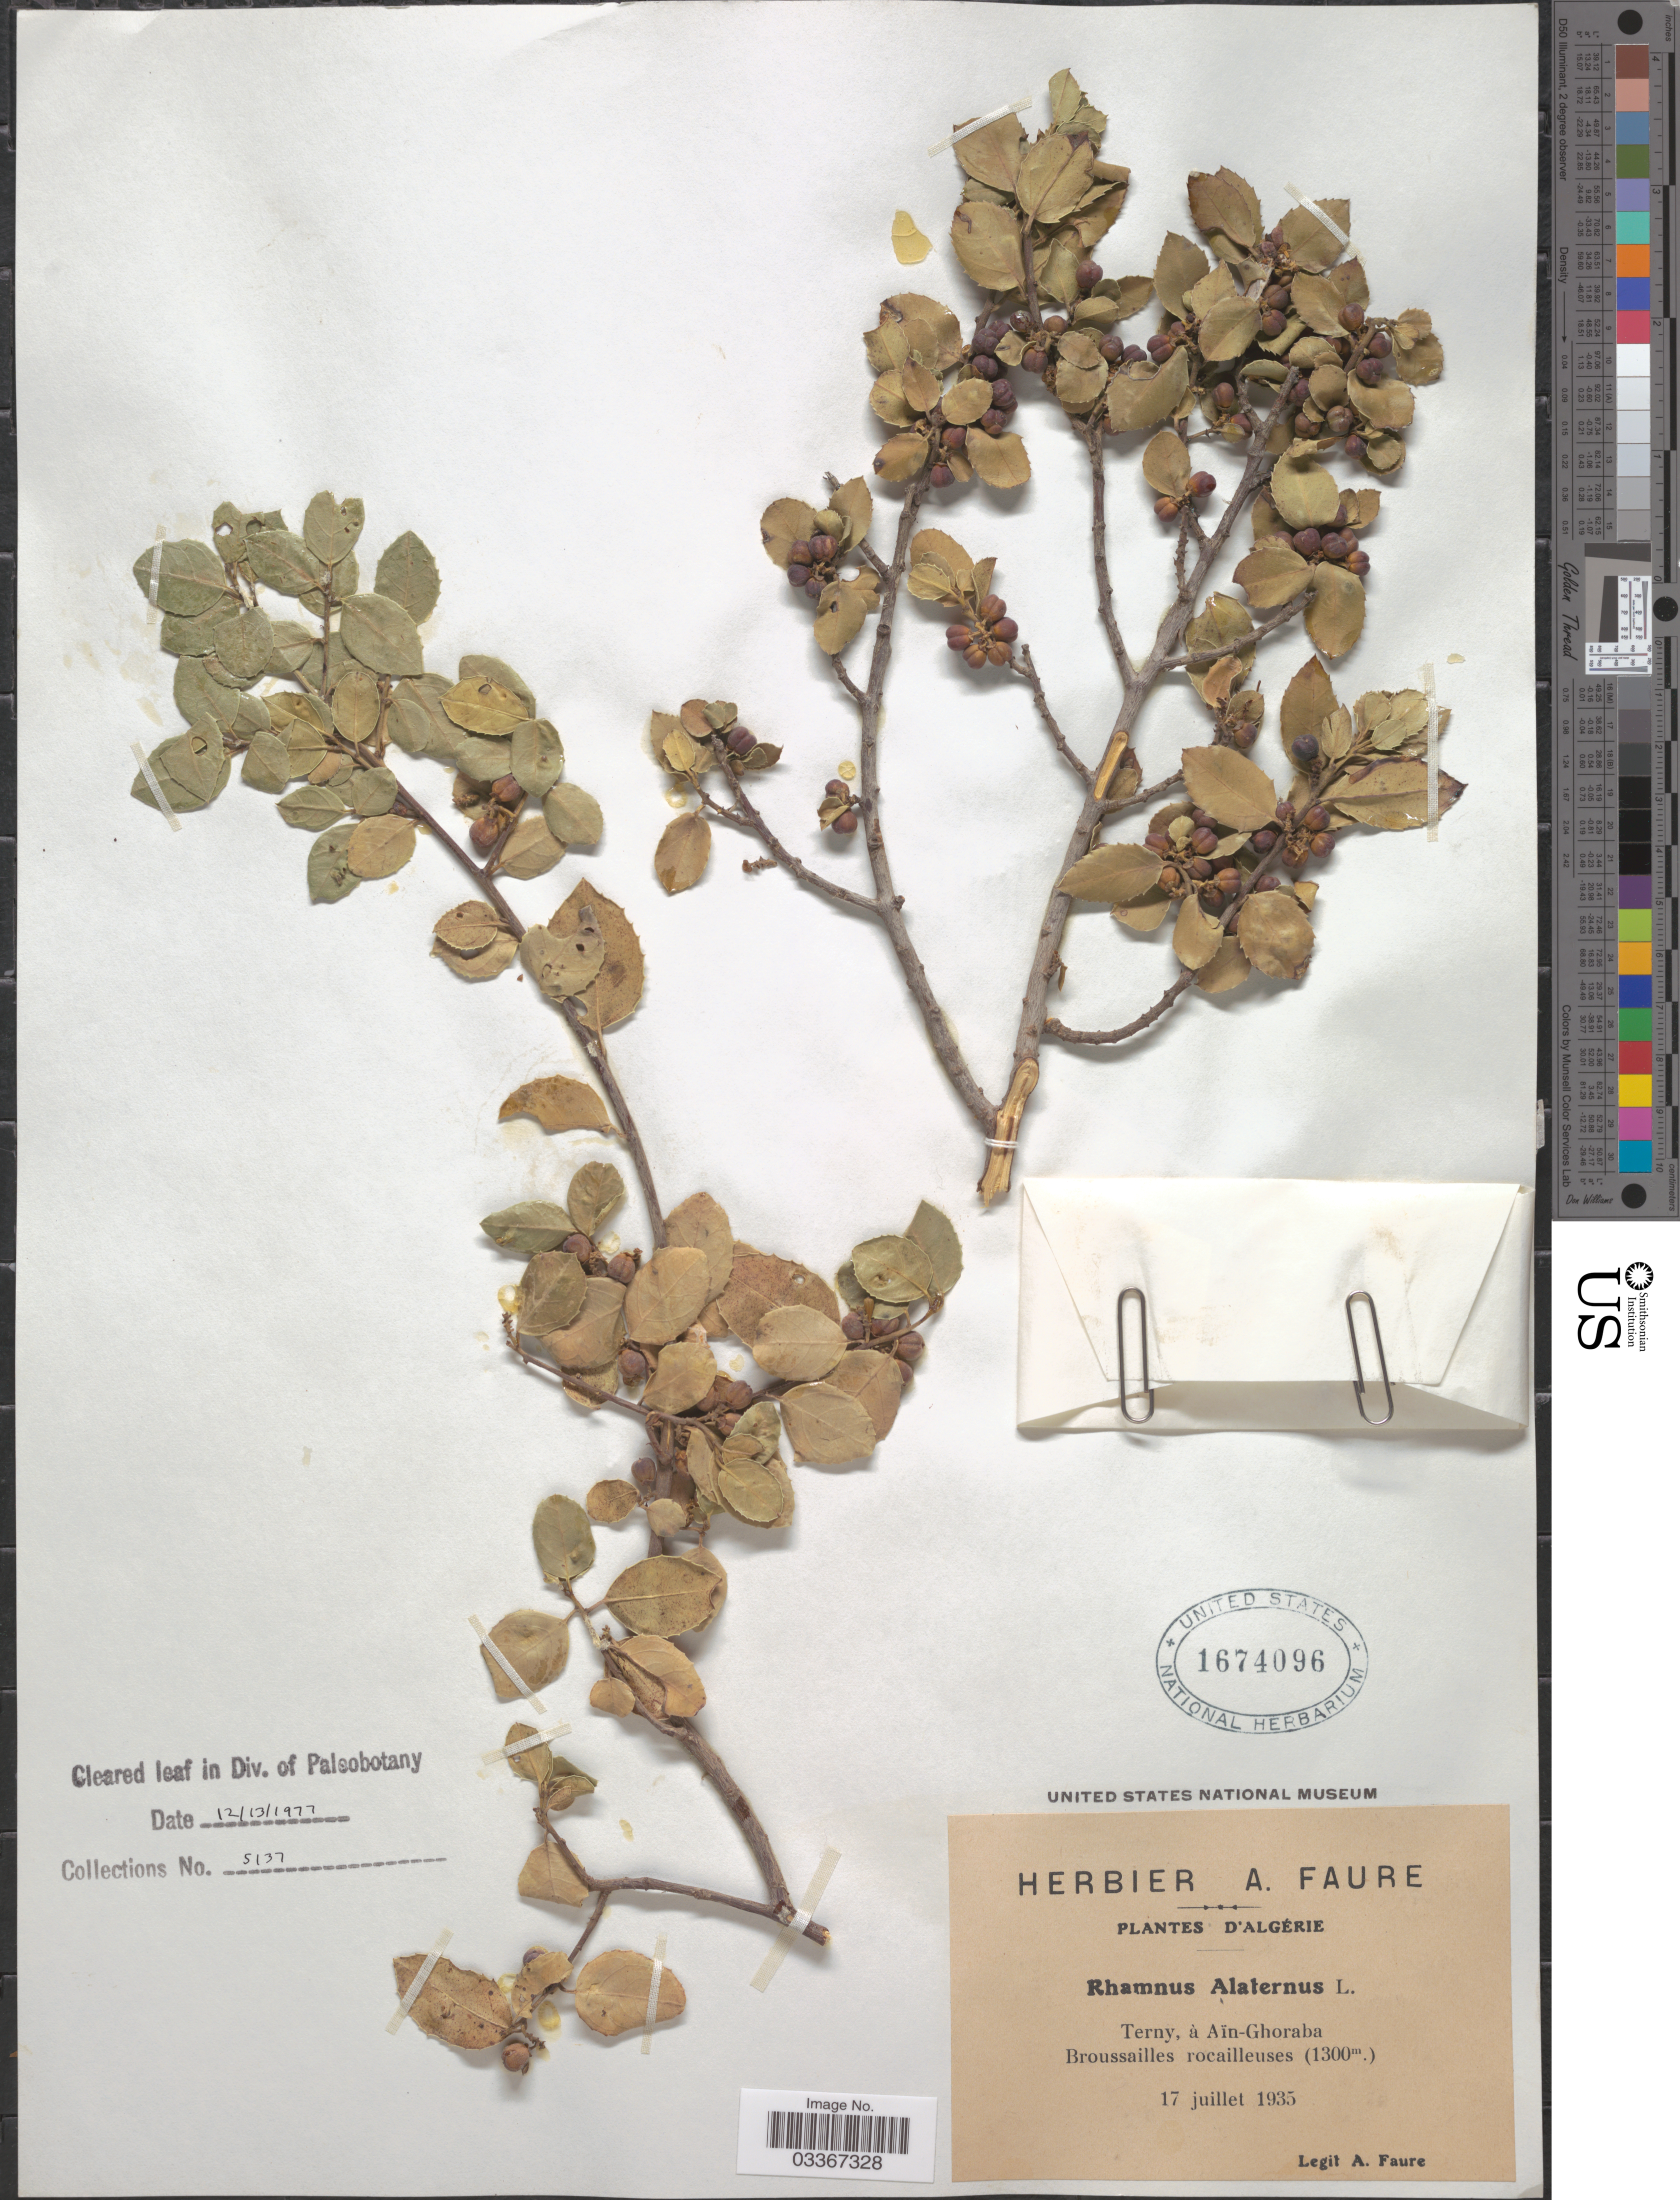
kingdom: Plantae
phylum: Tracheophyta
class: Magnoliopsida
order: Rosales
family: Rhamnaceae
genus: Rhamnus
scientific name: Rhamnus alaternus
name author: L.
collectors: A. Faure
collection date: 1935-07-17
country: Algeria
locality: D'Algerie. Terny, à Aïn-Ghoraba.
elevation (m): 1300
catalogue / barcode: US 1674096